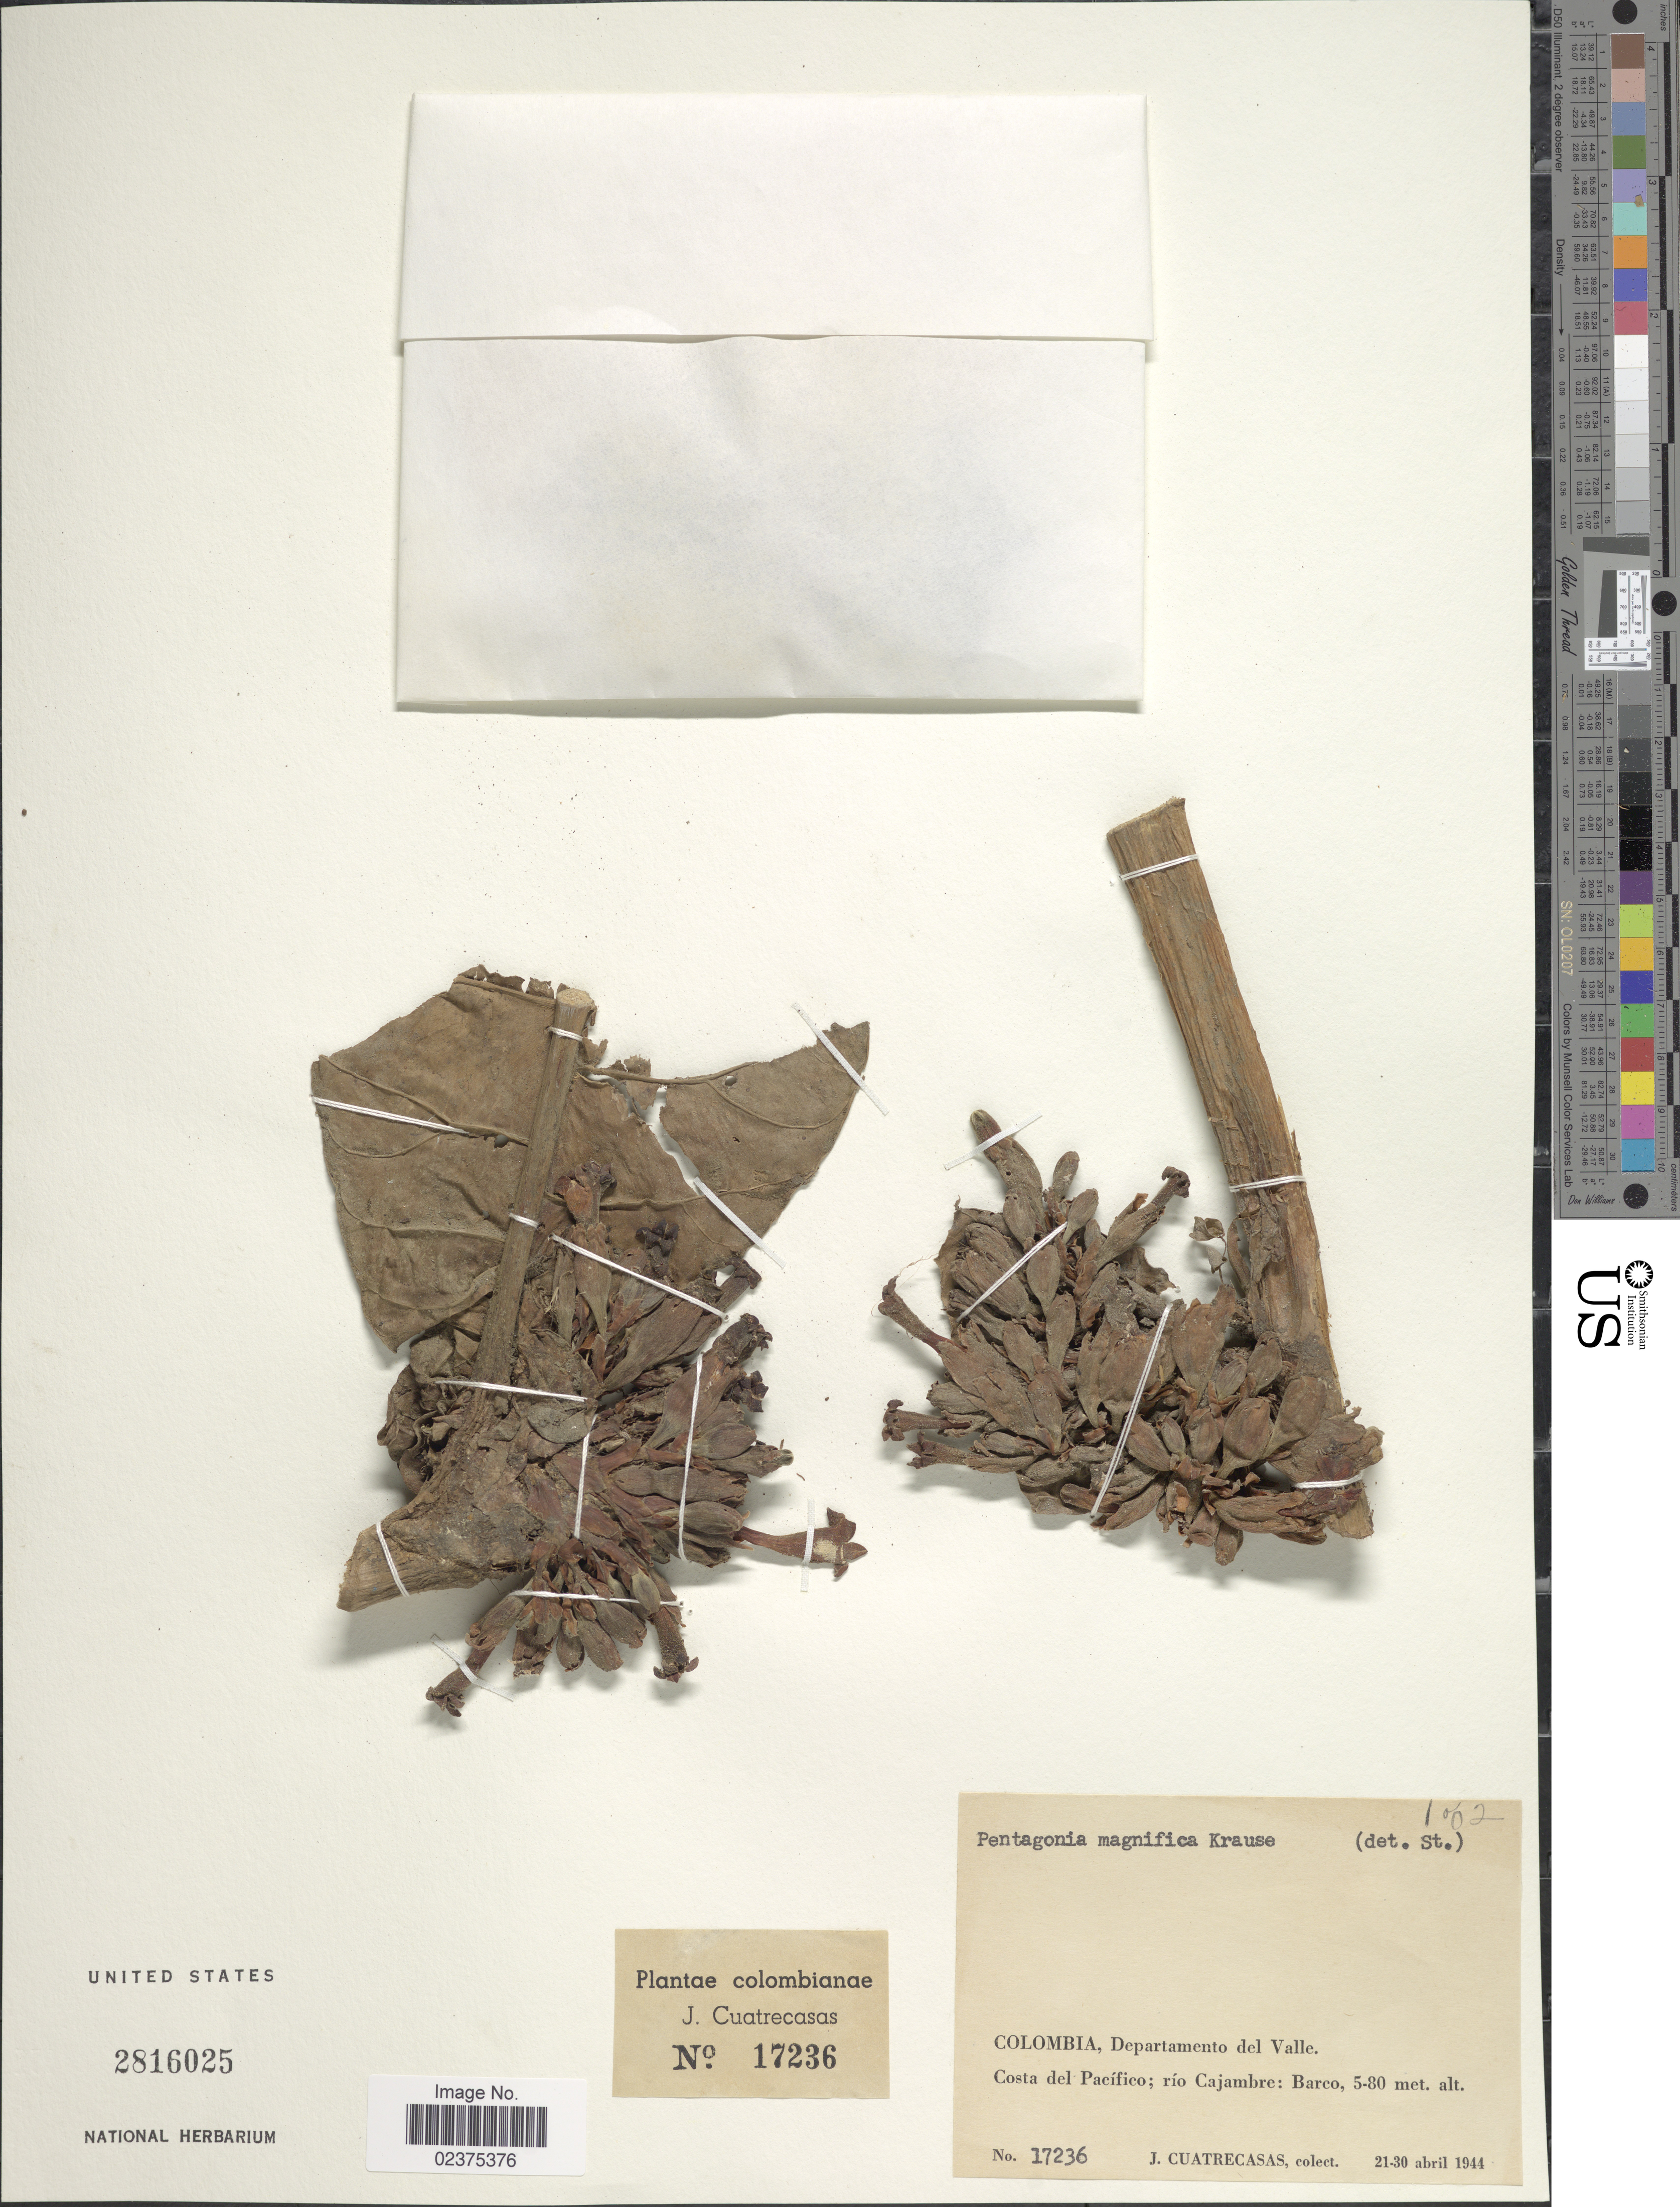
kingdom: Plantae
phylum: Tracheophyta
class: Magnoliopsida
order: Gentianales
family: Rubiaceae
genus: Pentagonia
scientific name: Pentagonia magnifica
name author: K. Krause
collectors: J. Cuatrecasas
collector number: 17236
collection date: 1944-04-21/1944-04-30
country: Colombia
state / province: Valle del Cauca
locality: Colombia, Departamento del Valle, Costa del Pacifico, rio Cajambre: Barco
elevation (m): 5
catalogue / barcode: US 2816025